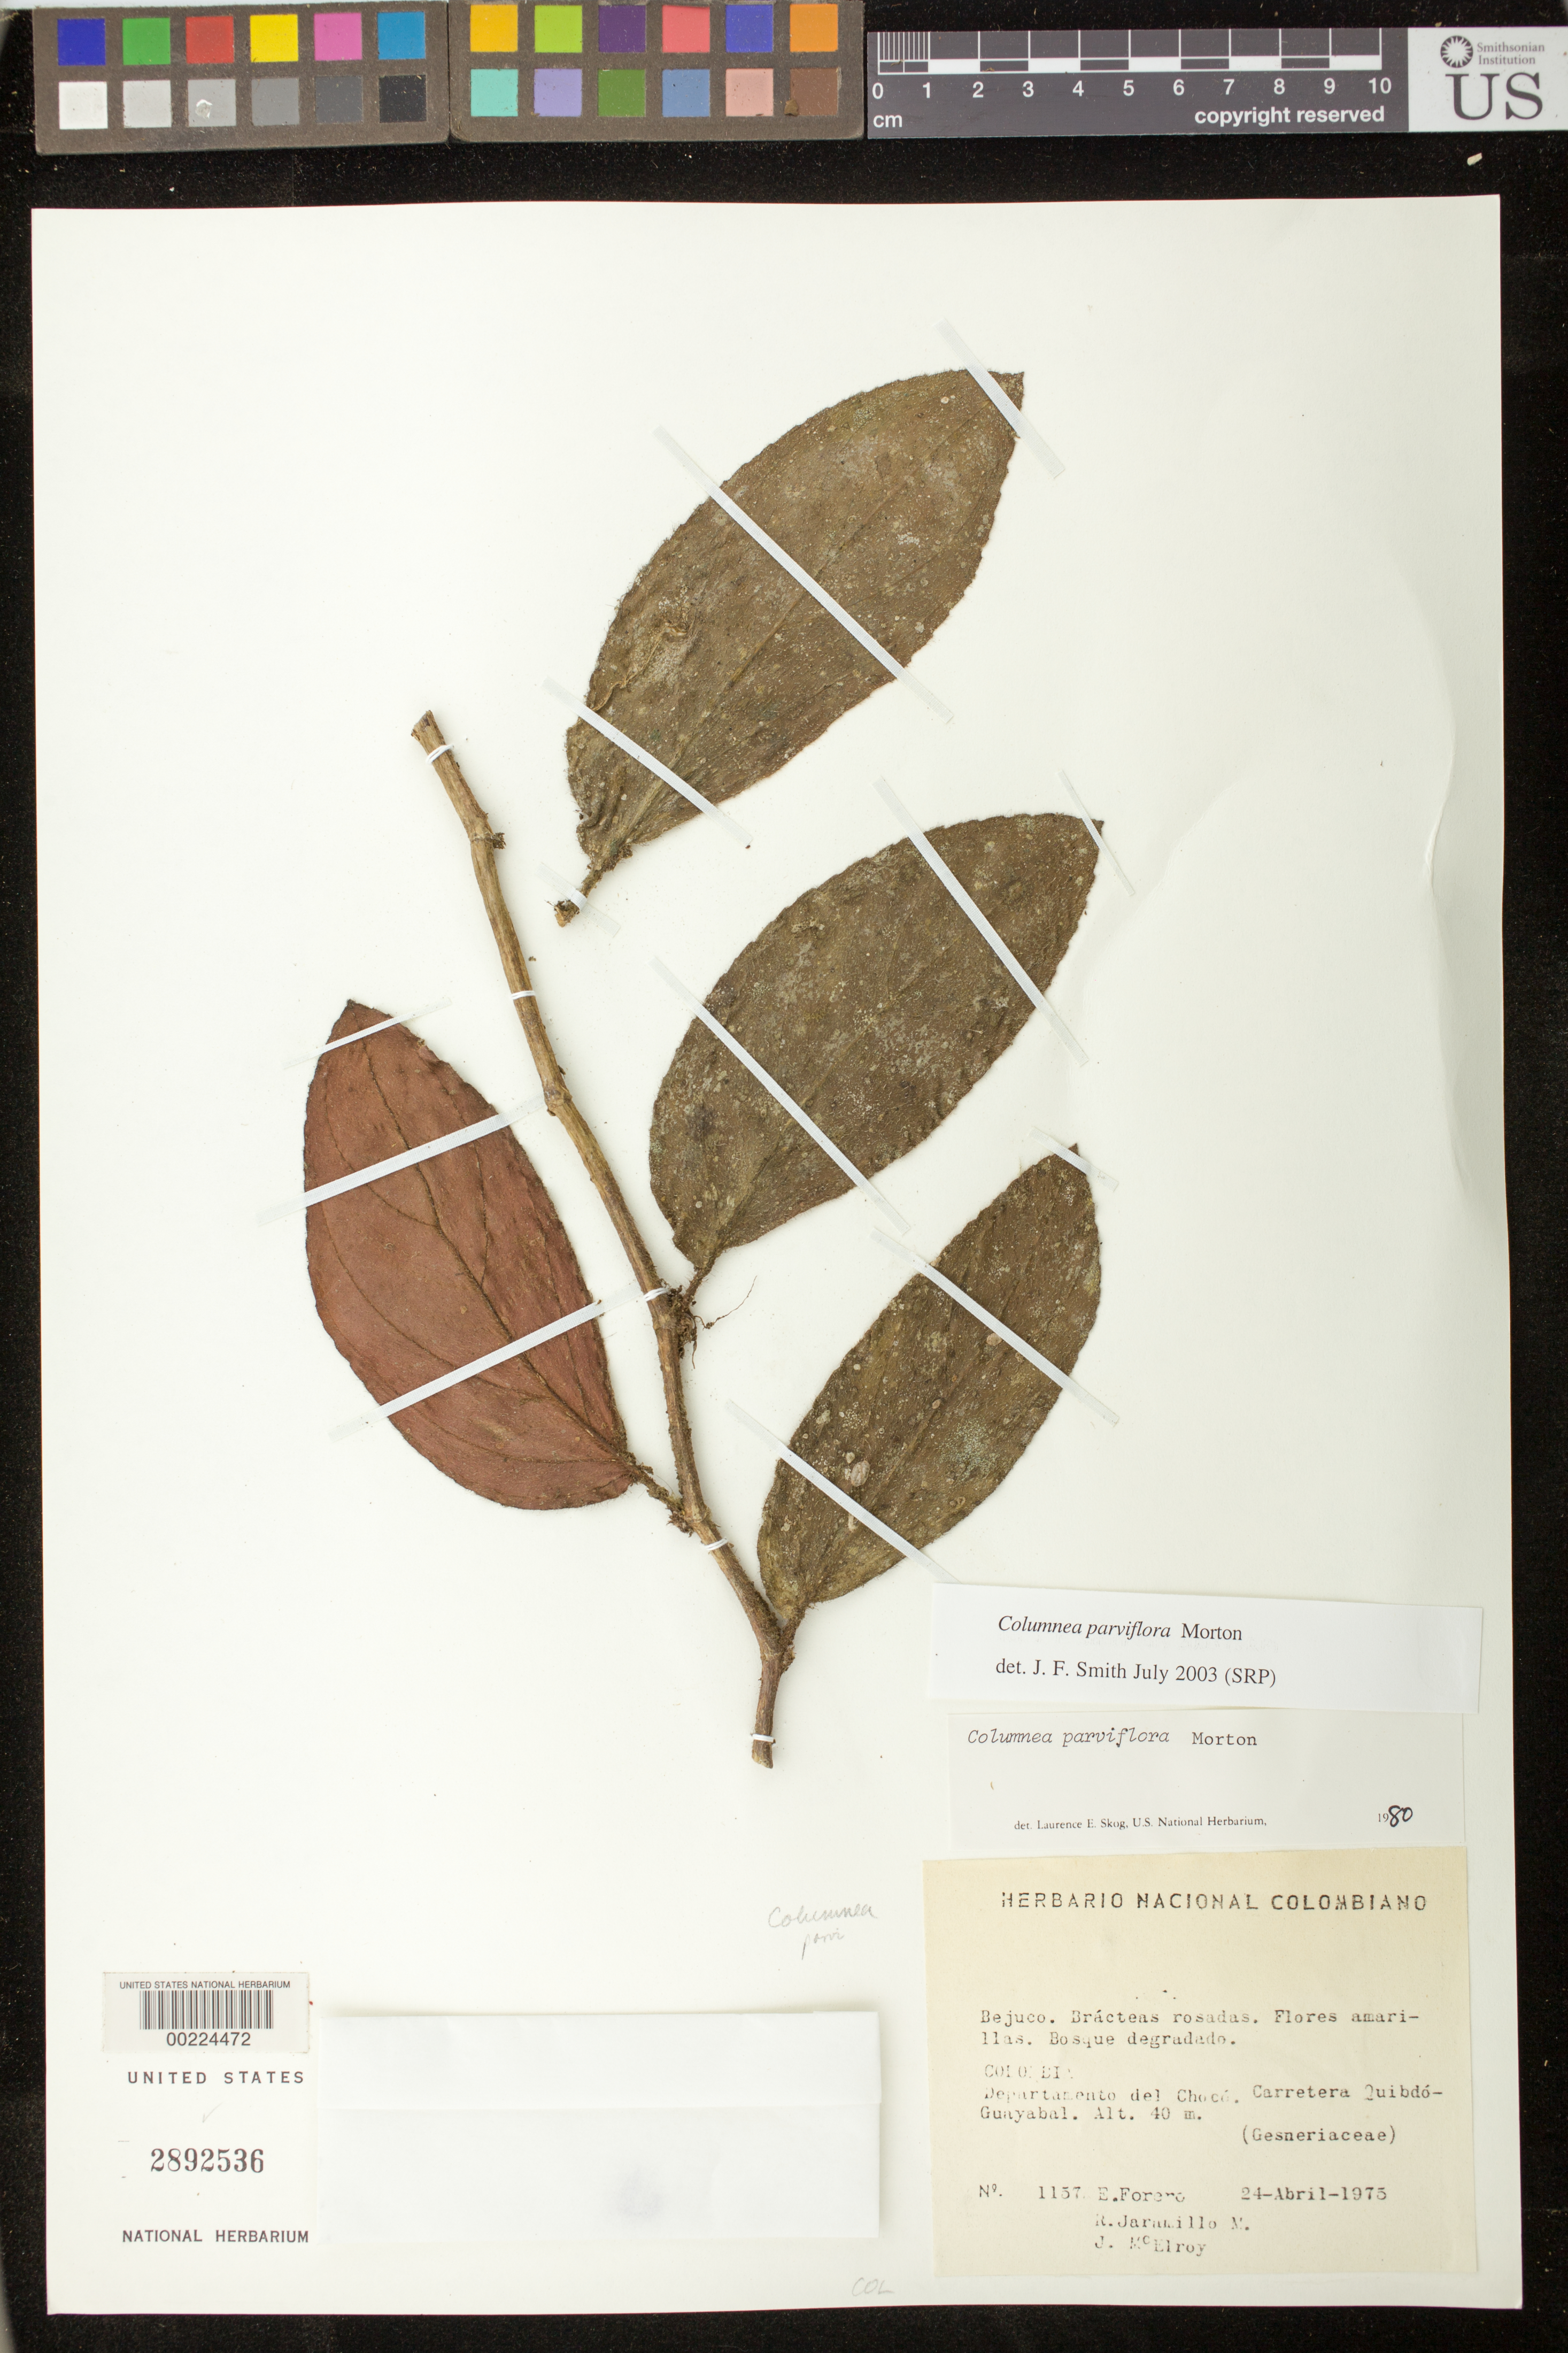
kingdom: Plantae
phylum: Tracheophyta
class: Magnoliopsida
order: Lamiales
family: Gesneriaceae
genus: Columnea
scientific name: Columnea herthae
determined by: Clark, J. L.; Skog, Laurence E.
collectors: E. Forero, R. Jaramillo M. & J. B. McElroy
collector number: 1157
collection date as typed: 24 Apr 1975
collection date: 1975-04-24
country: Colombia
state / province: Chocó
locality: Quibdo-Guayabal highway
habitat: Disturbed forest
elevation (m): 40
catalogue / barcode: US 2892536